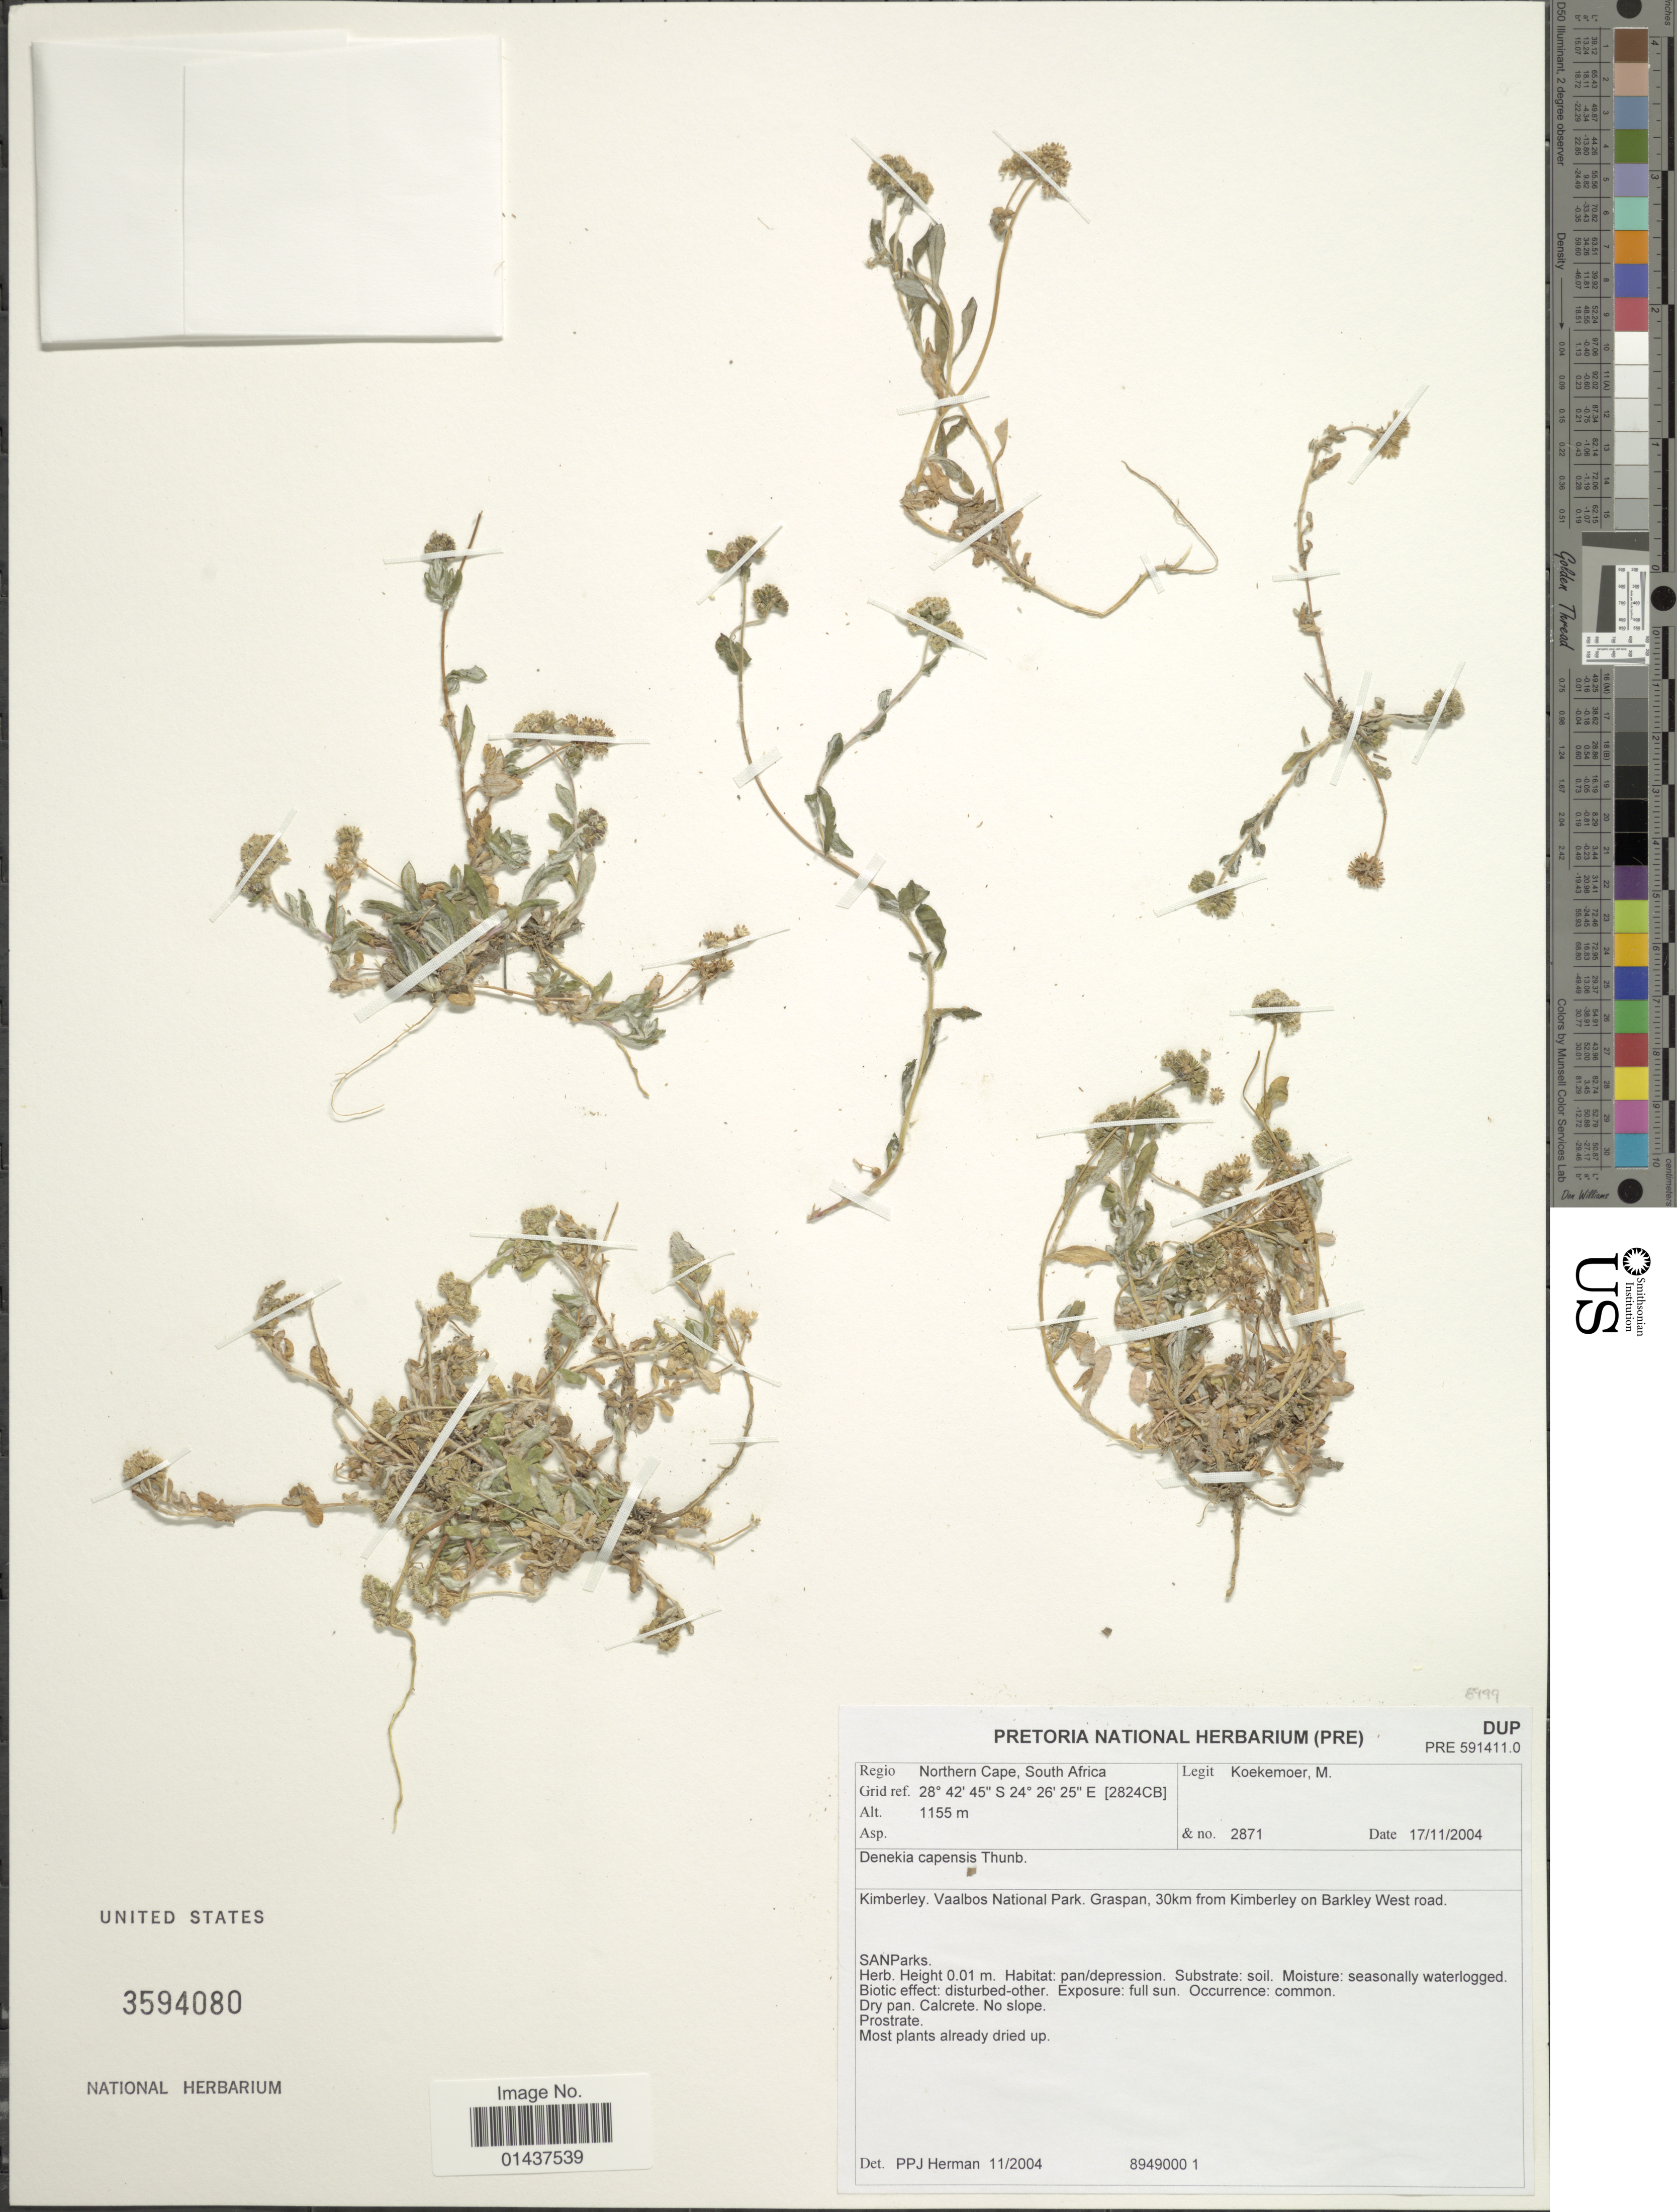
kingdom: Plantae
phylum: Tracheophyta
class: Magnoliopsida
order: Asterales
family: Asteraceae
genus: Denekia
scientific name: Denekia capensis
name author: Thunb.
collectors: M. Koekemoer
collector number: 2871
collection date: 2004-11-17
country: South Africa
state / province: Northern Cape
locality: Regio Northern Cape, Kimberley, Vaalbos National Park. Graspan, 30km from Kimberley on Barkley west road, SANParks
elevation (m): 1155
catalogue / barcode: US 3594080